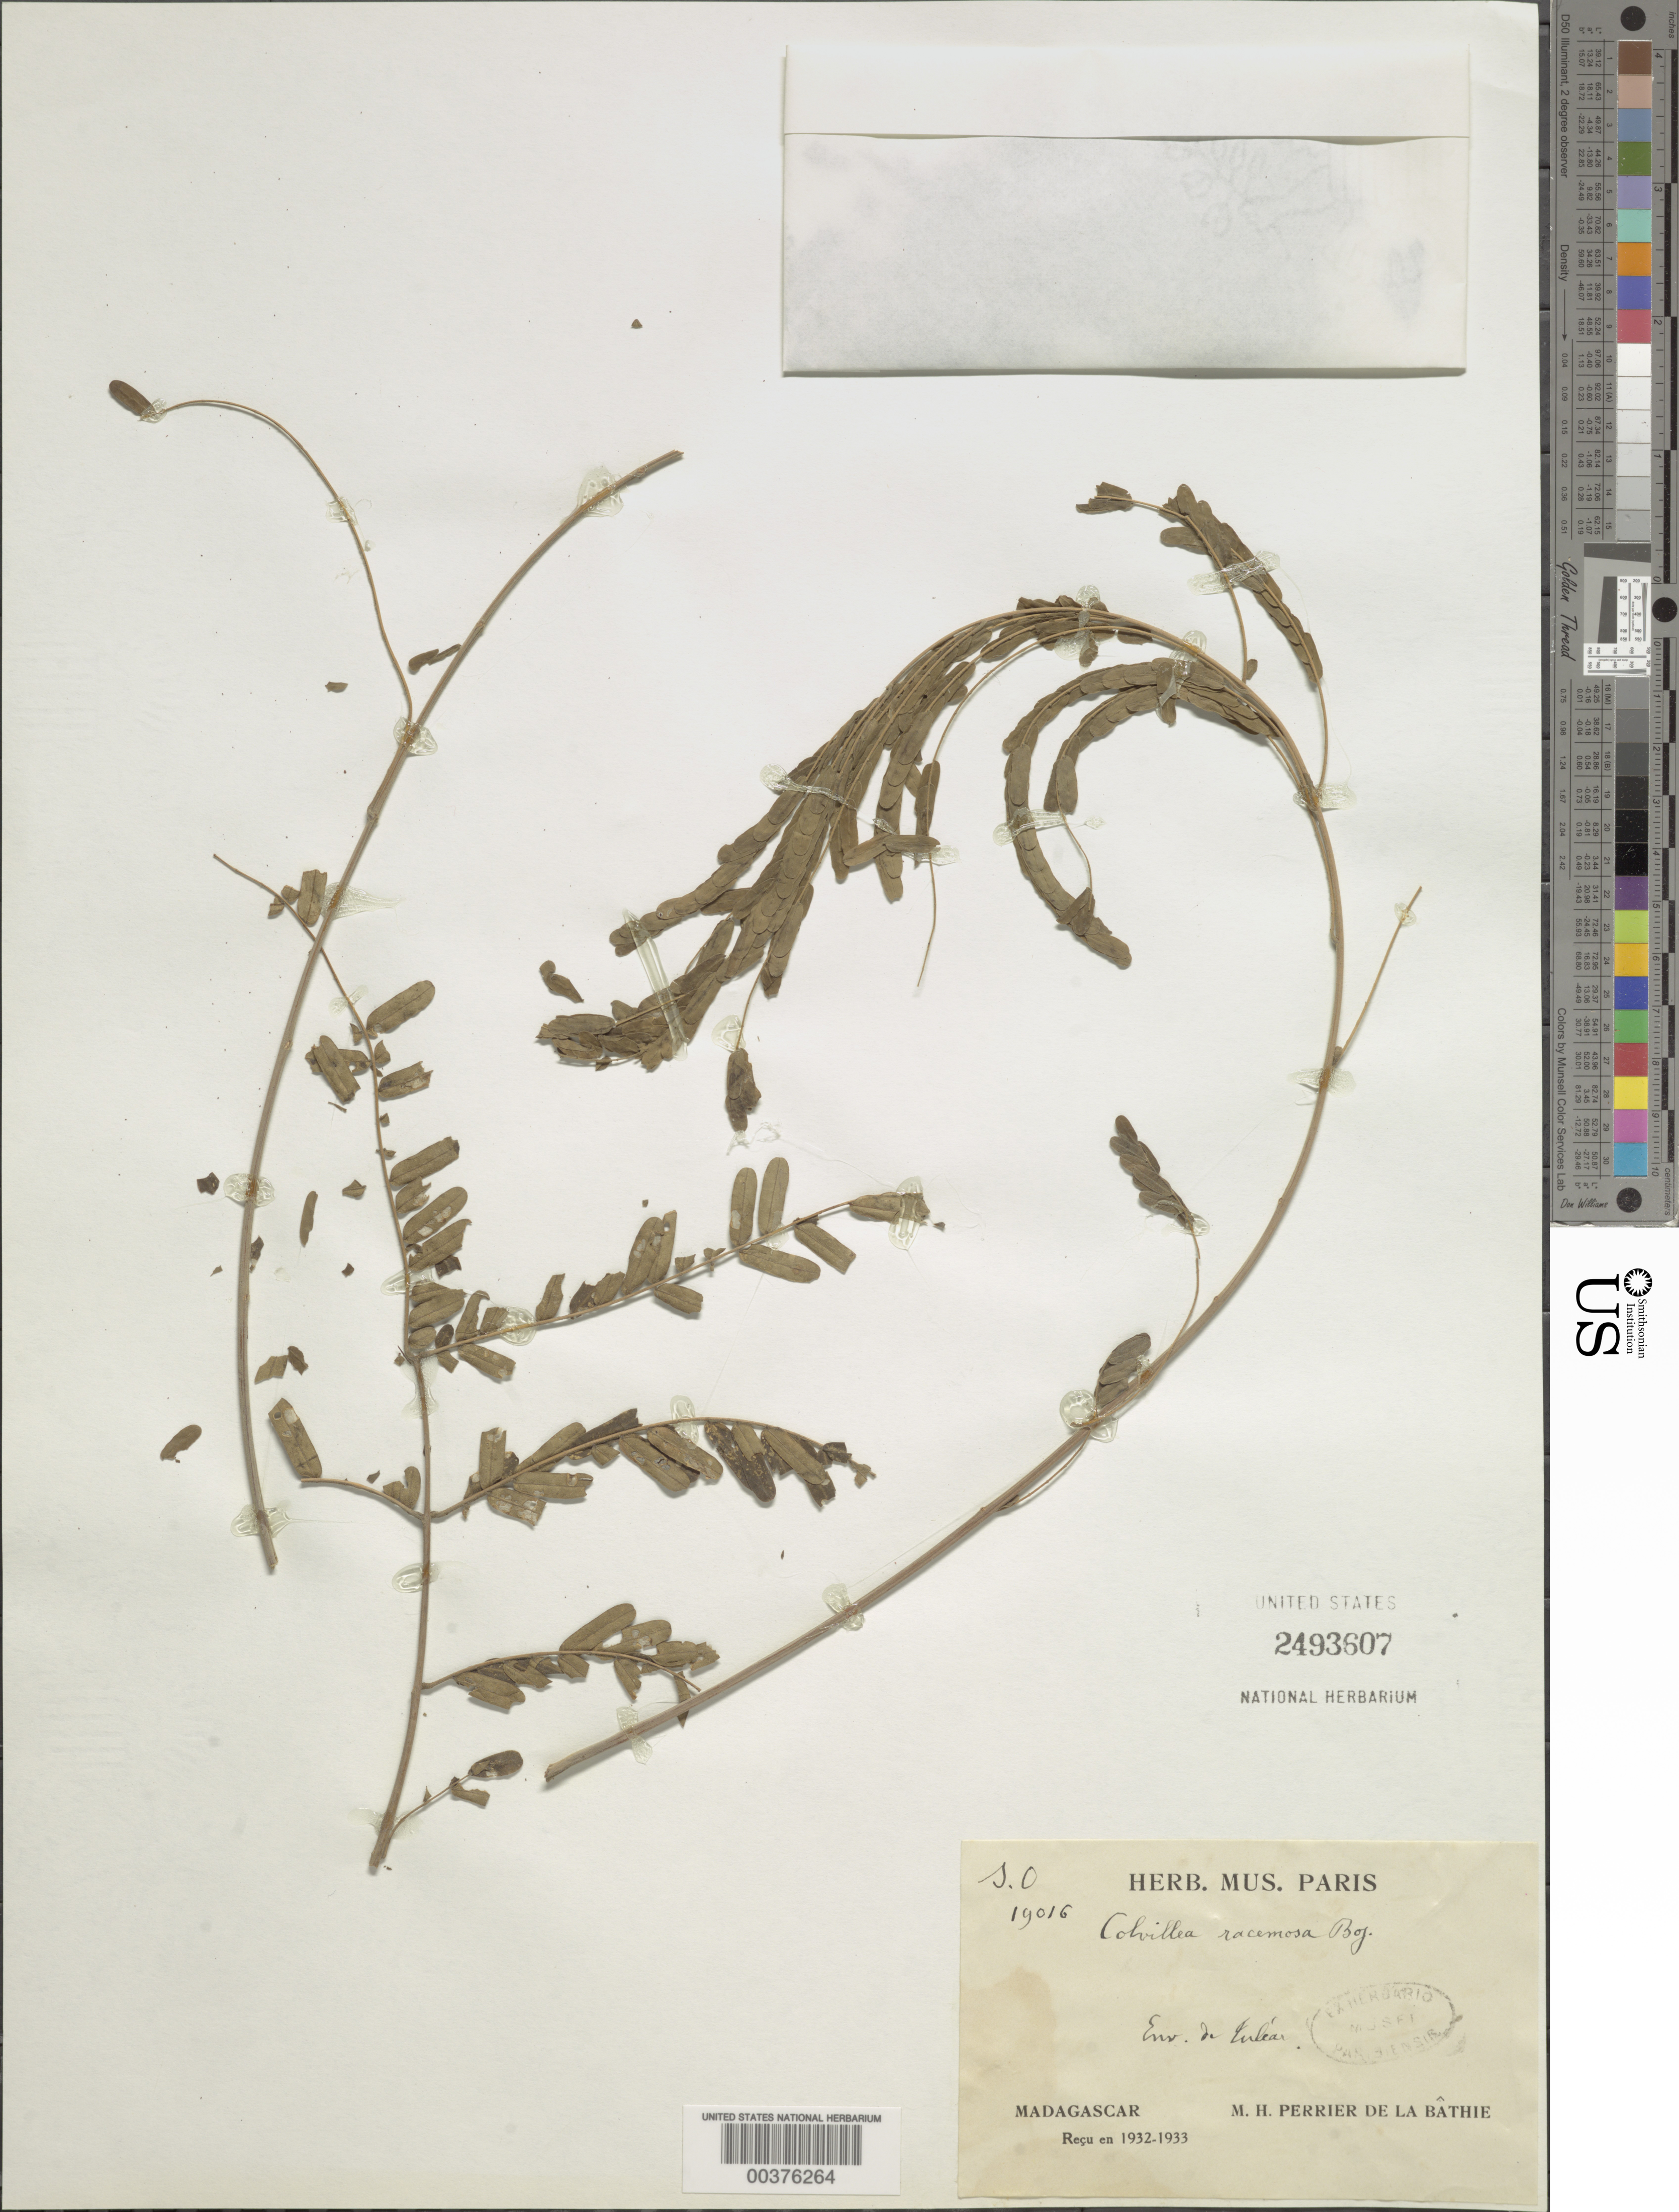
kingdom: Plantae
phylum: Tracheophyta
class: Magnoliopsida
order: Fabales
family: Fabaceae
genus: Colvillea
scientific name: Colvillea racemosa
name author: Bojer ex Hook.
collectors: H. Perrier de la Bâthie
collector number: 19016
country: Madagascar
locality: Env. de inlear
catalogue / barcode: US 2493607